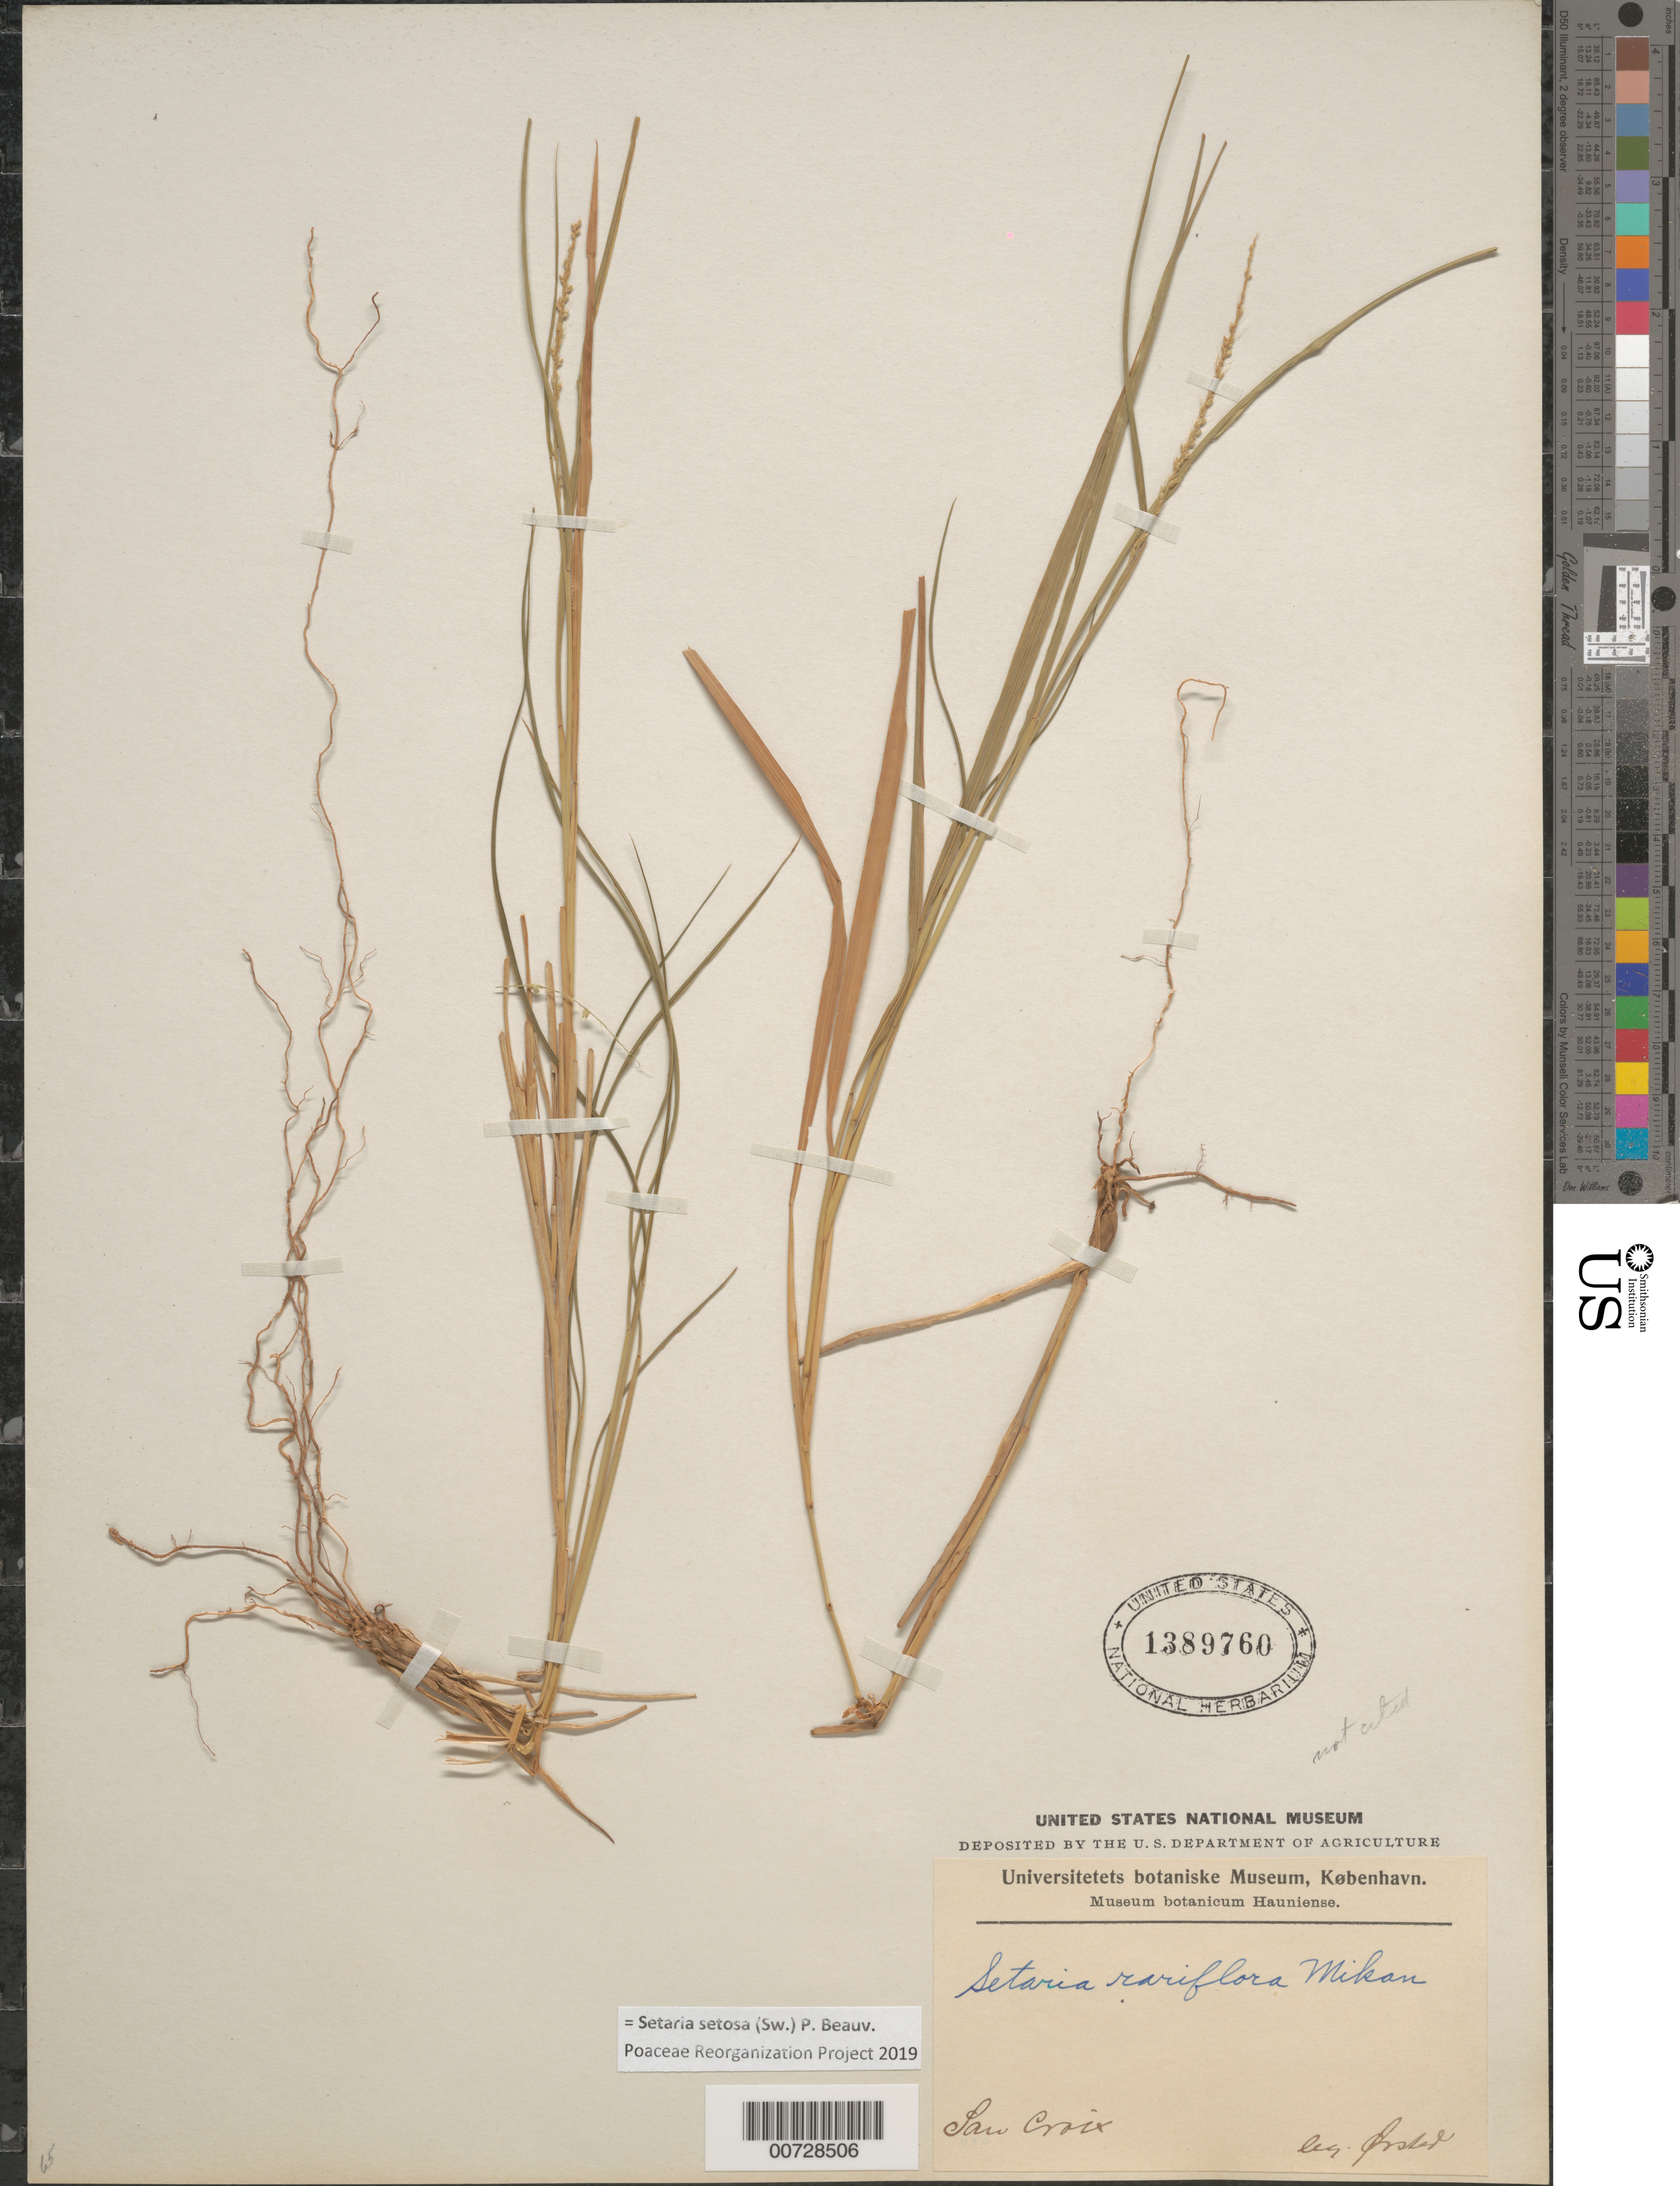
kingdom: Plantae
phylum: Tracheophyta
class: Liliopsida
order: Poales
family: Poaceae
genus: Setaria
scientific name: Setaria setosa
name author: (Sw.) P. Beauv.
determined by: Poaceae Reorganization Project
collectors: A. S. Oersted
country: U.S. Virgin Islands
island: St. Croix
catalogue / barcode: US 1389760